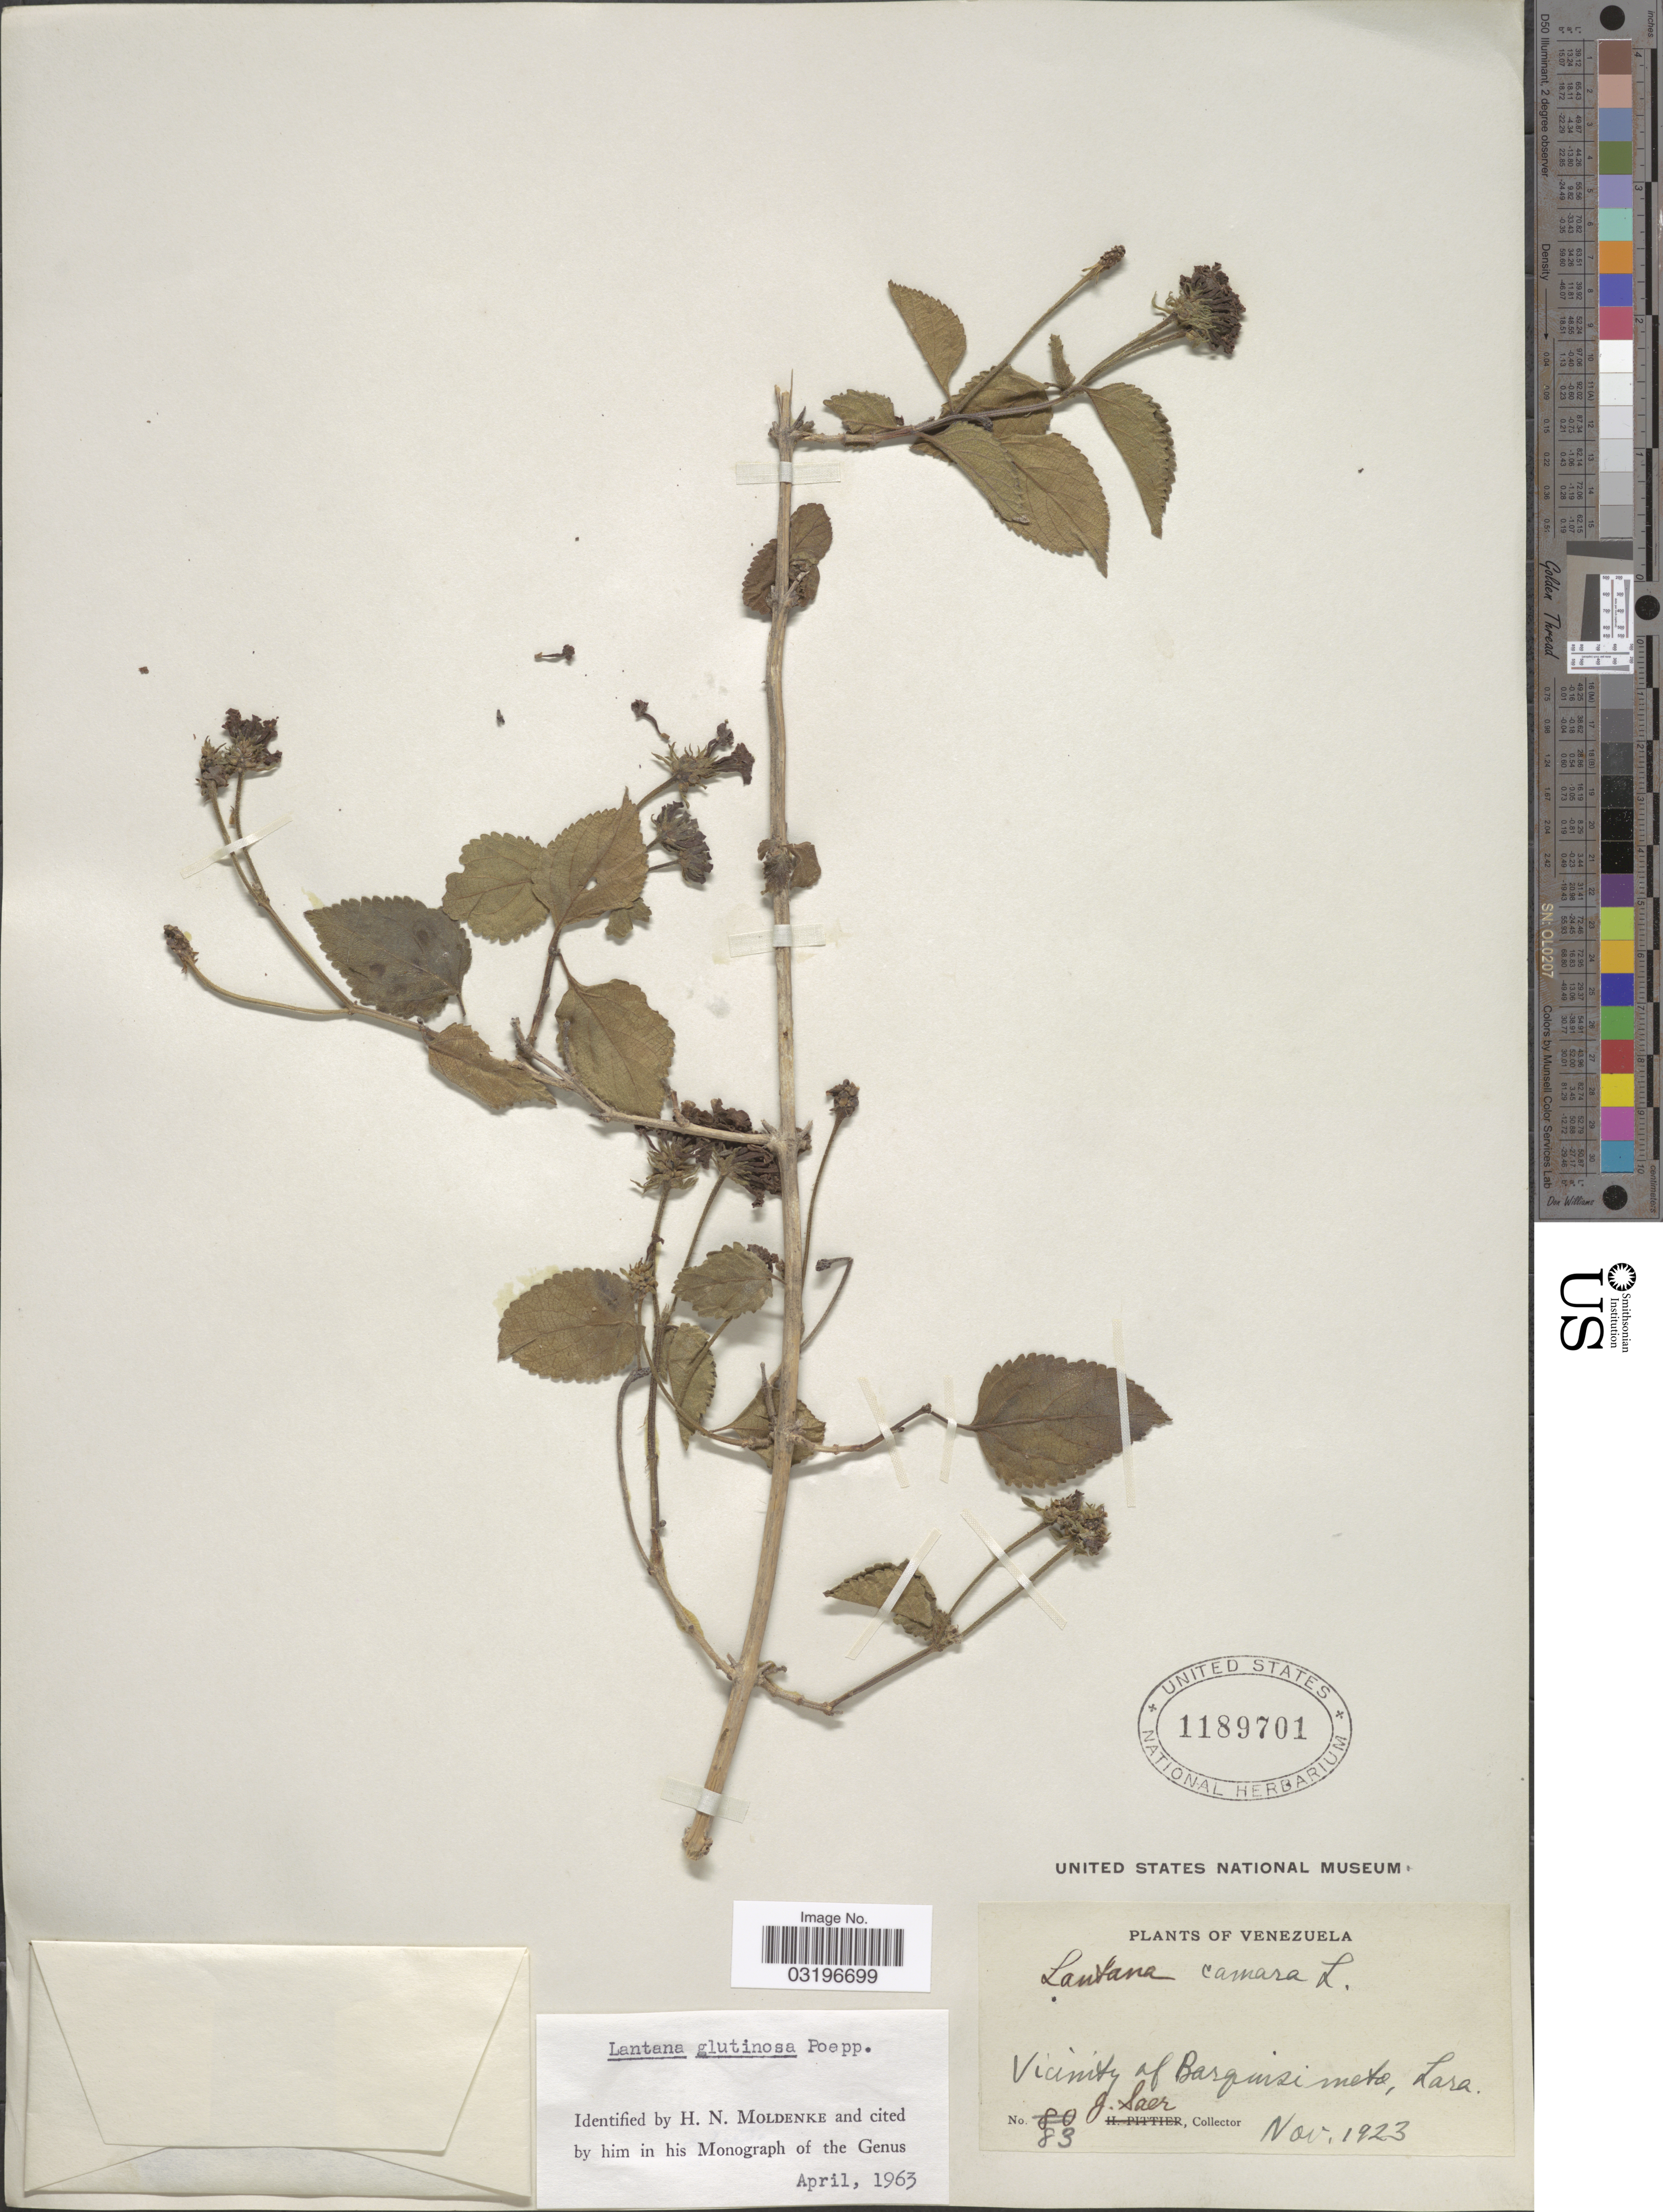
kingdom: Plantae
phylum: Tracheophyta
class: Magnoliopsida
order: Lamiales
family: Verbenaceae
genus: Lantana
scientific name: Lantana glutinosa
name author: Poepp.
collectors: J. Saer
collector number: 83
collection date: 1923-11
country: Venezuela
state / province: Lara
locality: Vicinityof Barquisimeto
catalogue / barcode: US 1189701